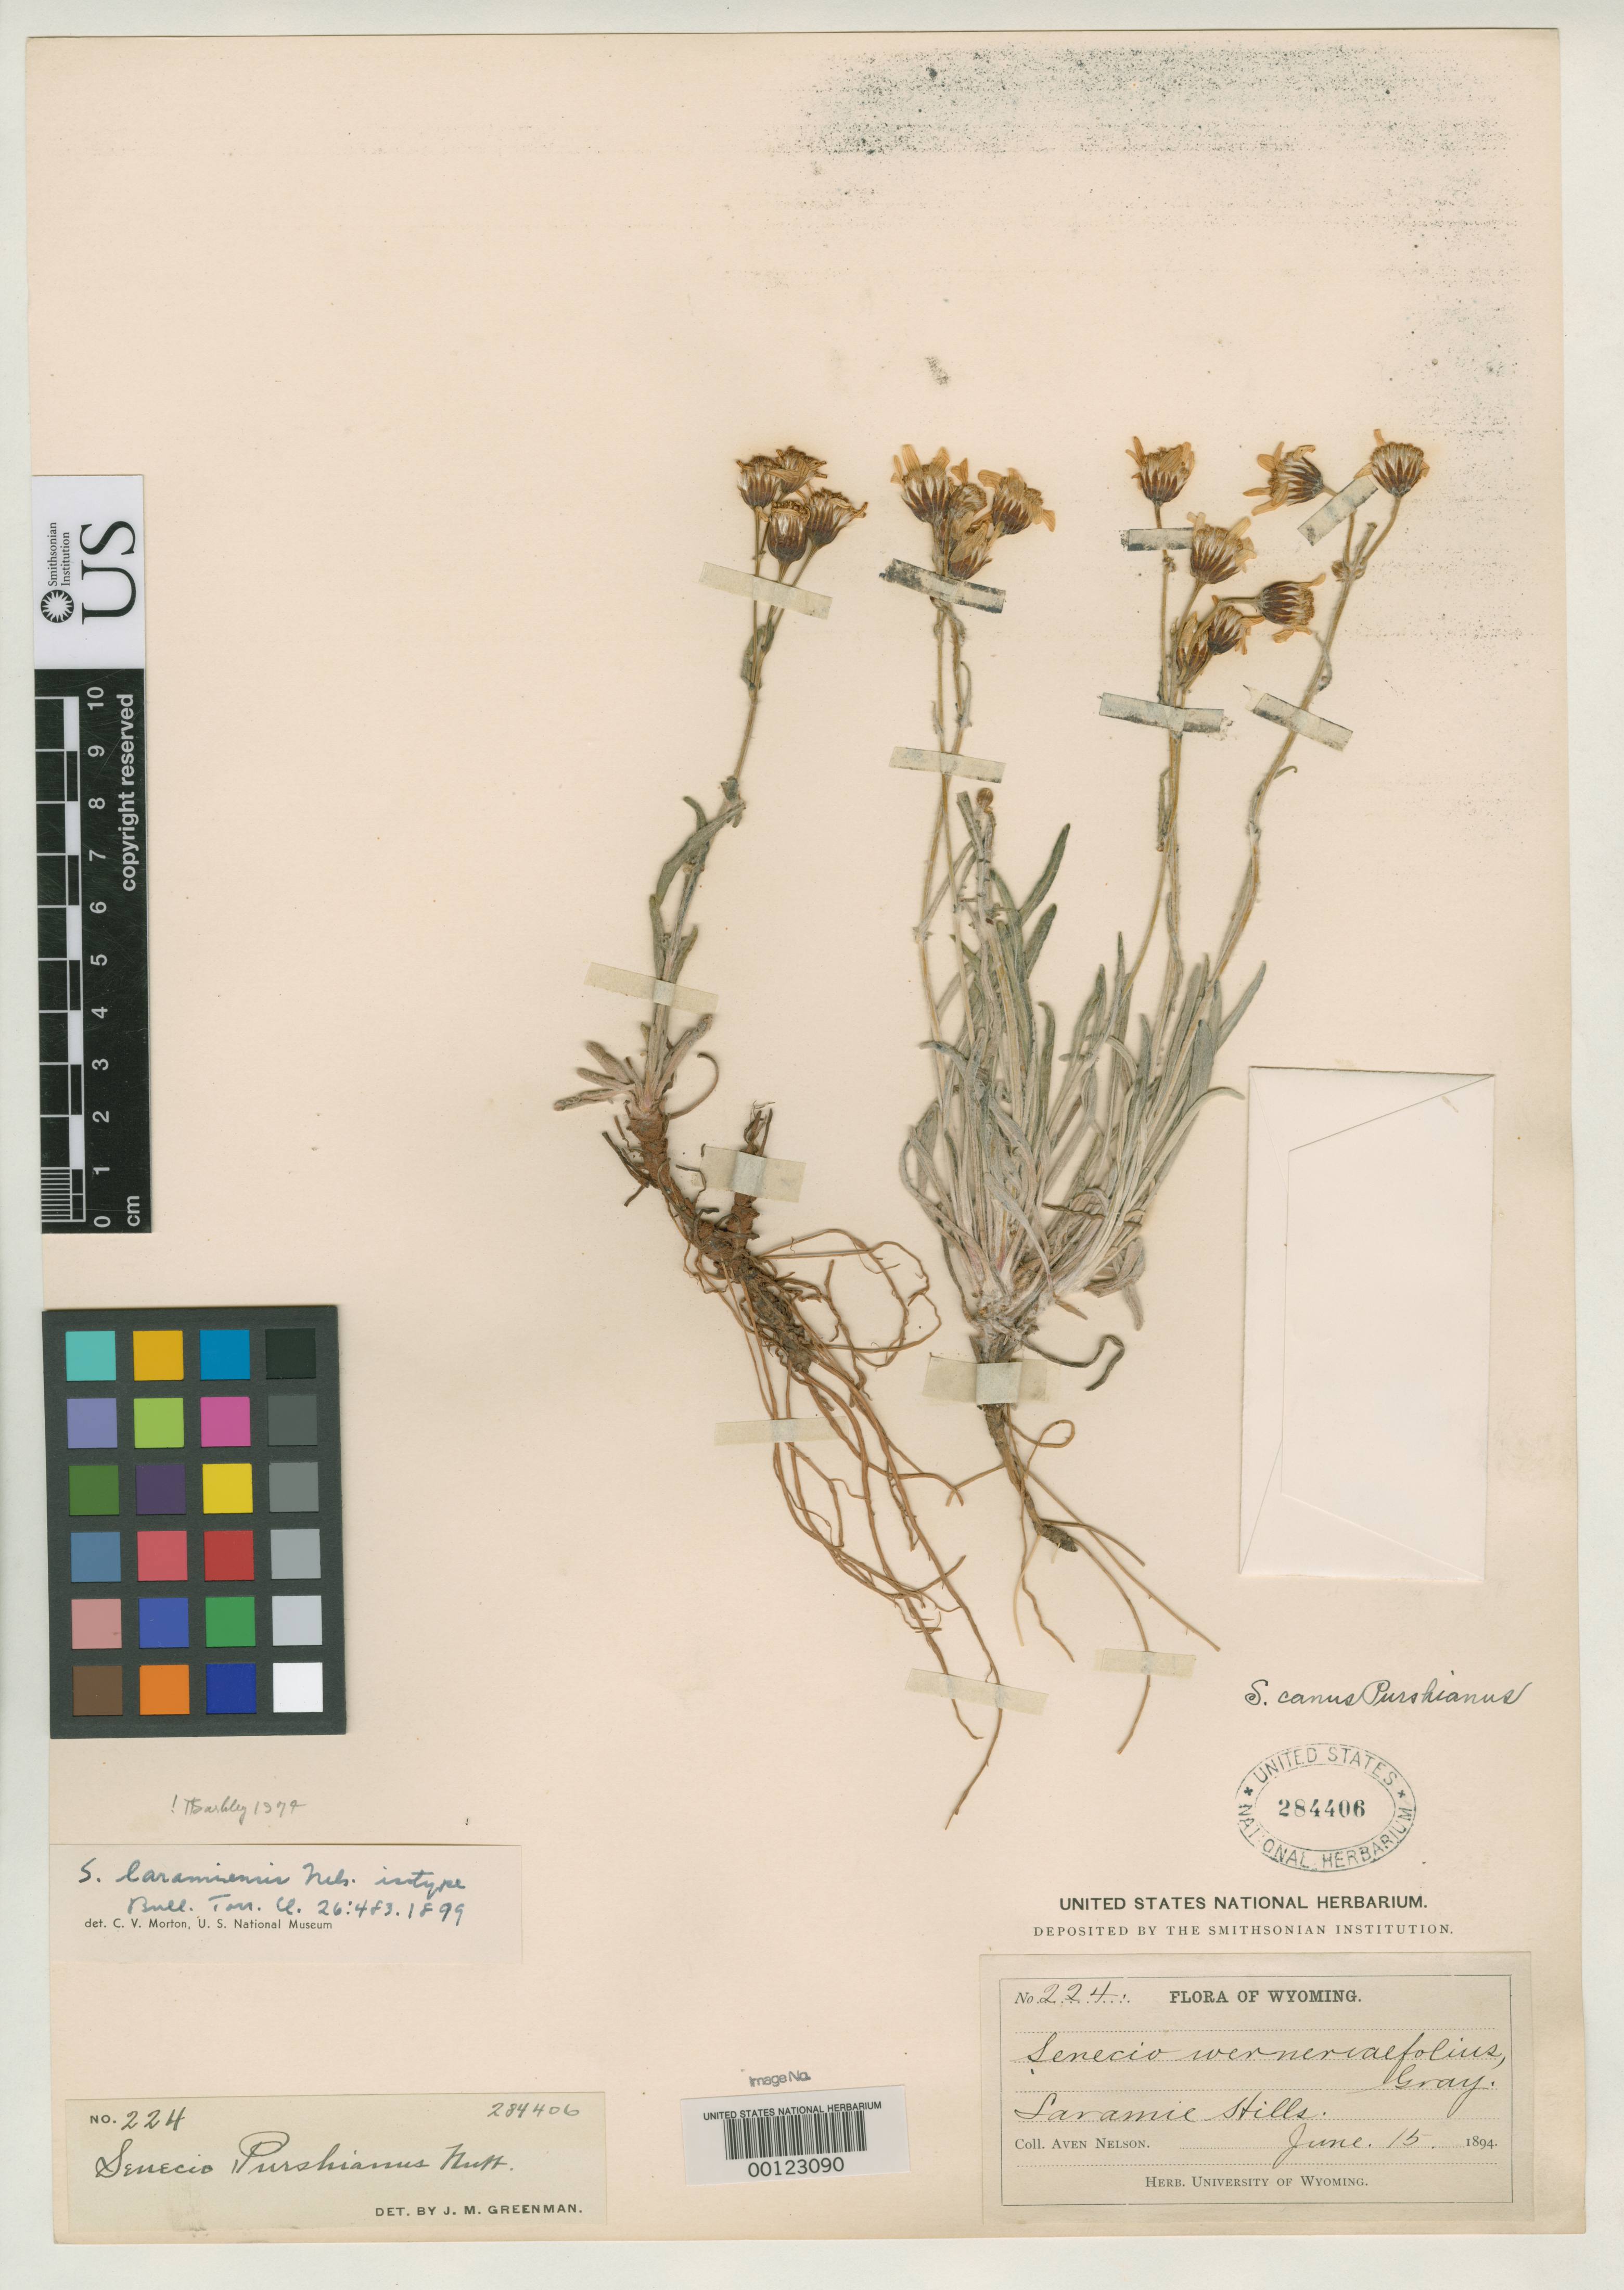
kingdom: Plantae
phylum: Tracheophyta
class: Magnoliopsida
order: Asterales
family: Asteraceae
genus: Senecio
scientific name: Senecio laramiensis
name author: A. Nelson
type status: Syntype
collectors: A. Nelson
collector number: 224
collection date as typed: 15 Jun 1894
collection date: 1894-06-15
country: United States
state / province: Wyoming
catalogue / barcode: US 284406